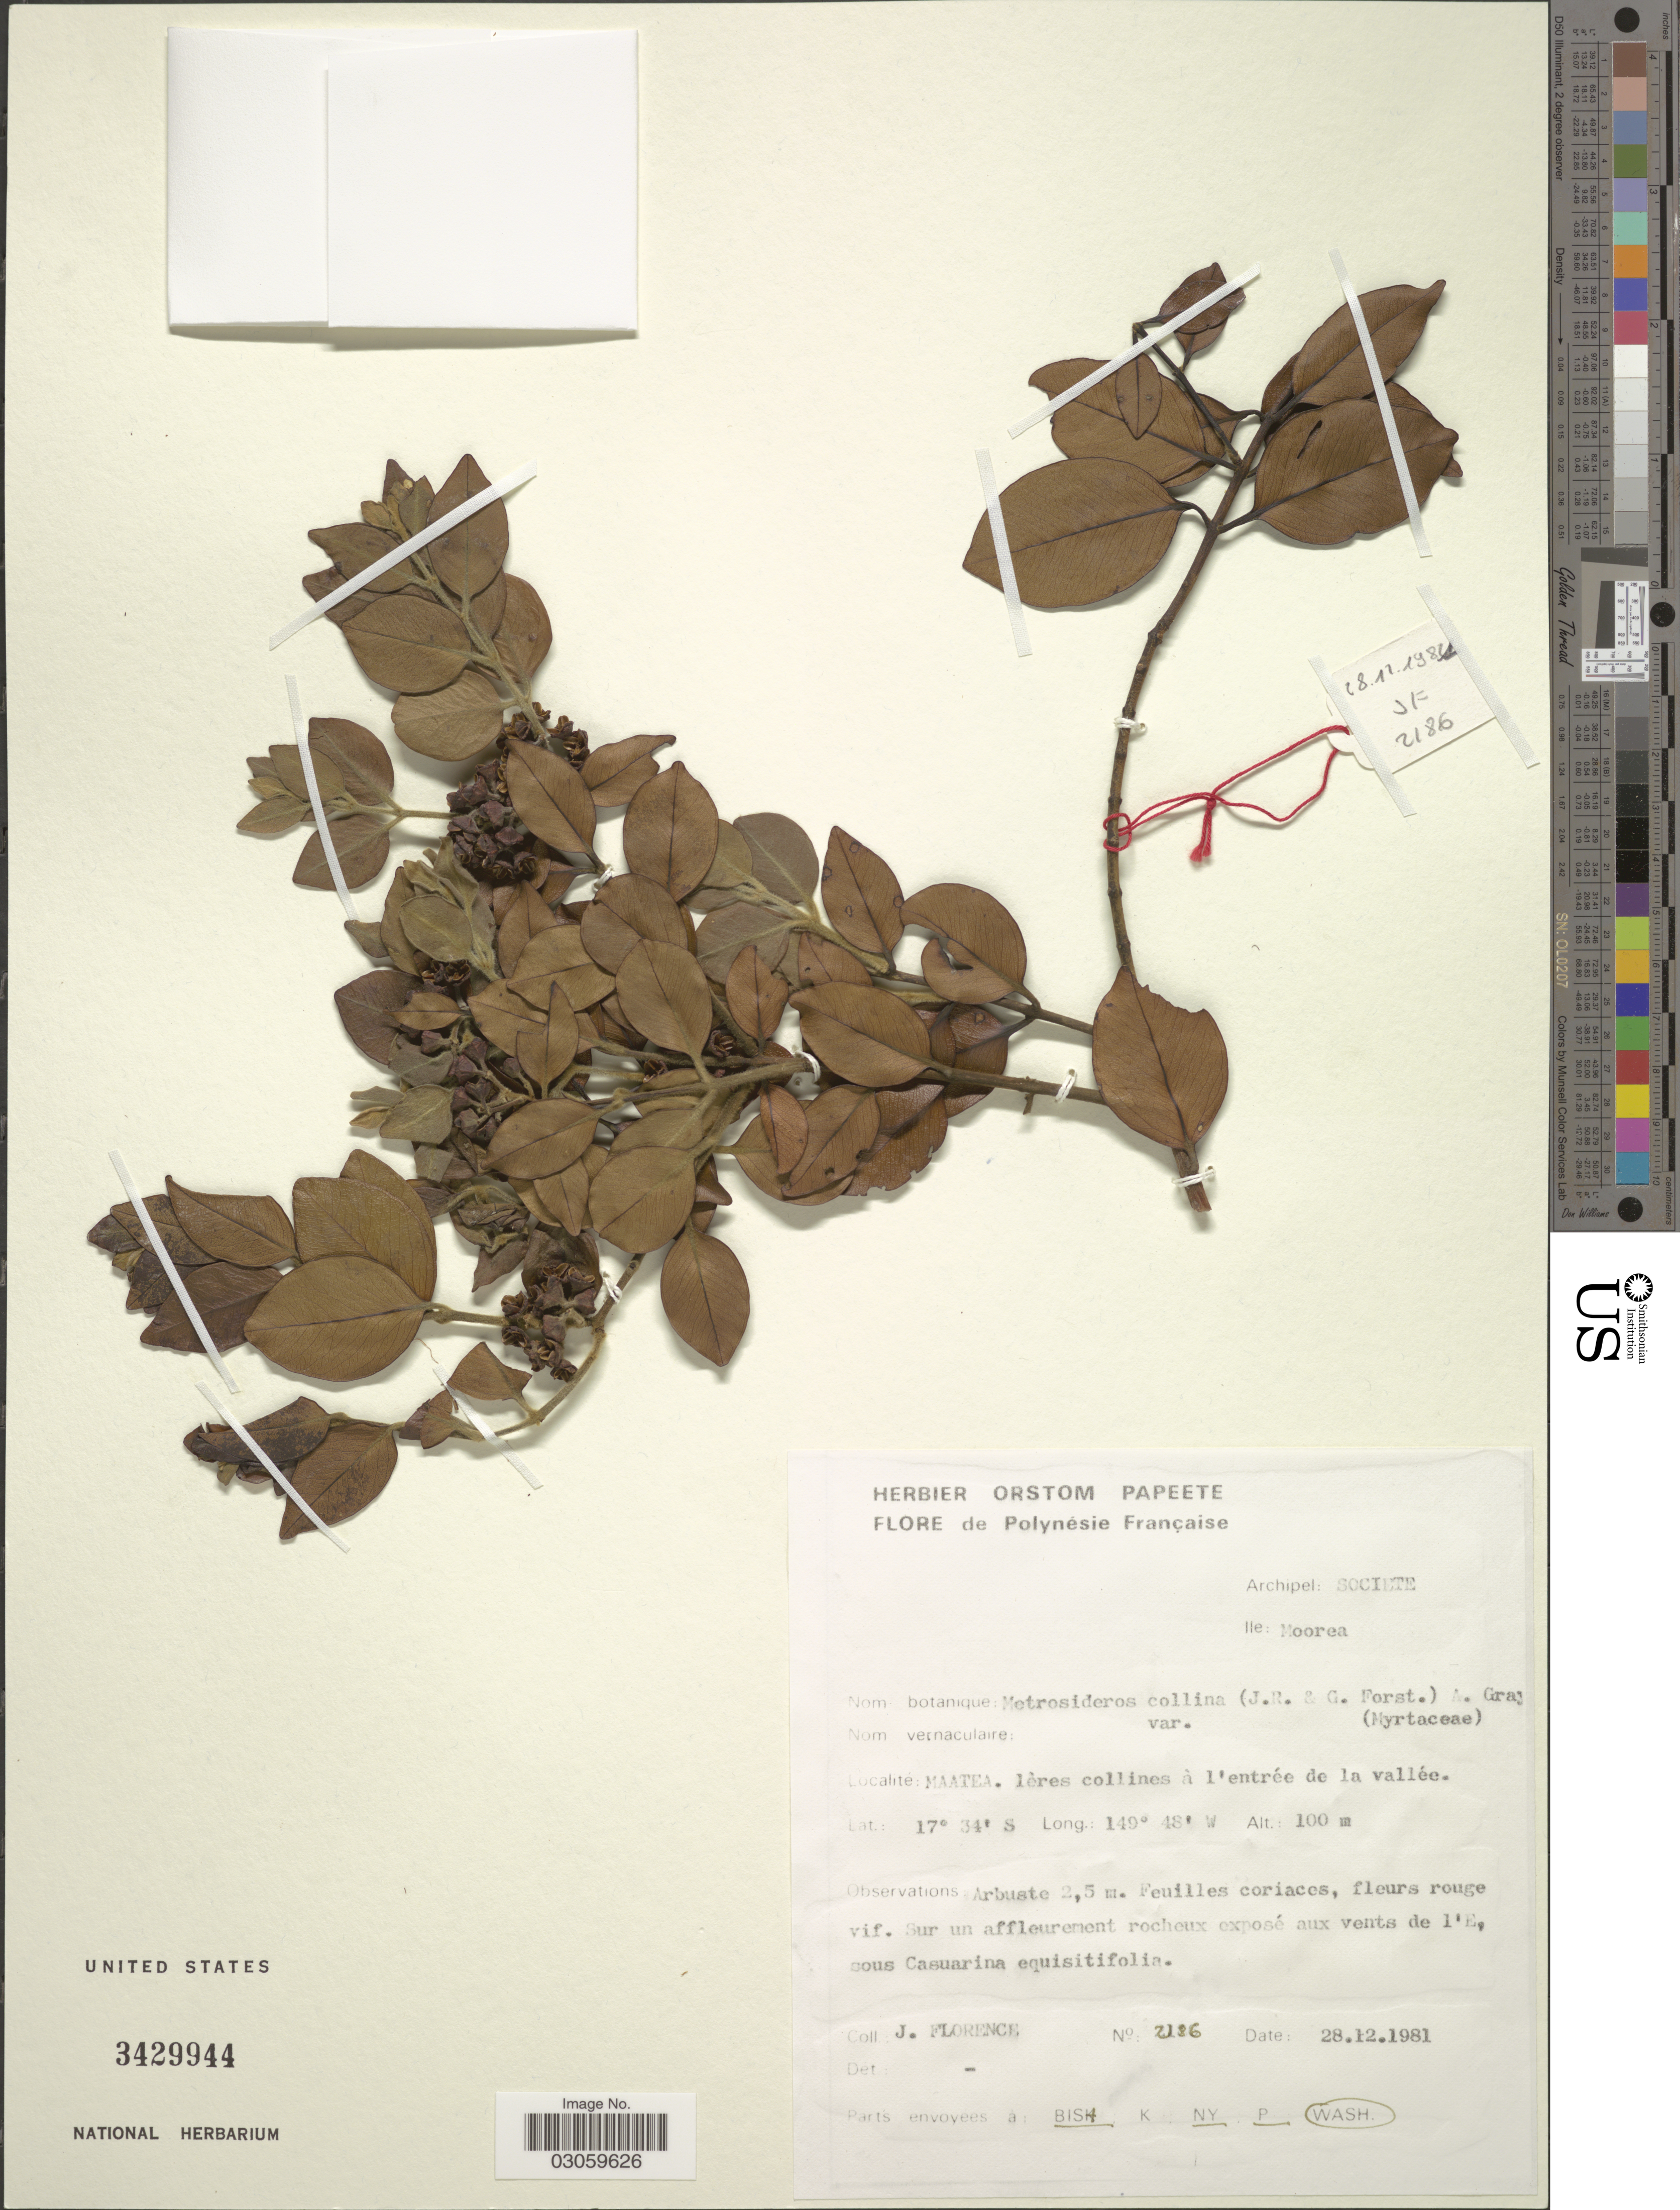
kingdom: Plantae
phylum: Tracheophyta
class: Magnoliopsida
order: Myrtales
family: Myrtaceae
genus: Metrosideros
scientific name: Metrosideros collina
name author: (J.R. Forst. & G. Forst.) A. Gray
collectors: J. Florence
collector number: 2136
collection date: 1981-12-28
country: French Polynesia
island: Moorea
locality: Polynésie Française. Archipel: Societe. Ile: Moorea. Maatea. lères collines à l'entrée de la vallée.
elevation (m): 100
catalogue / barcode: US 3429944